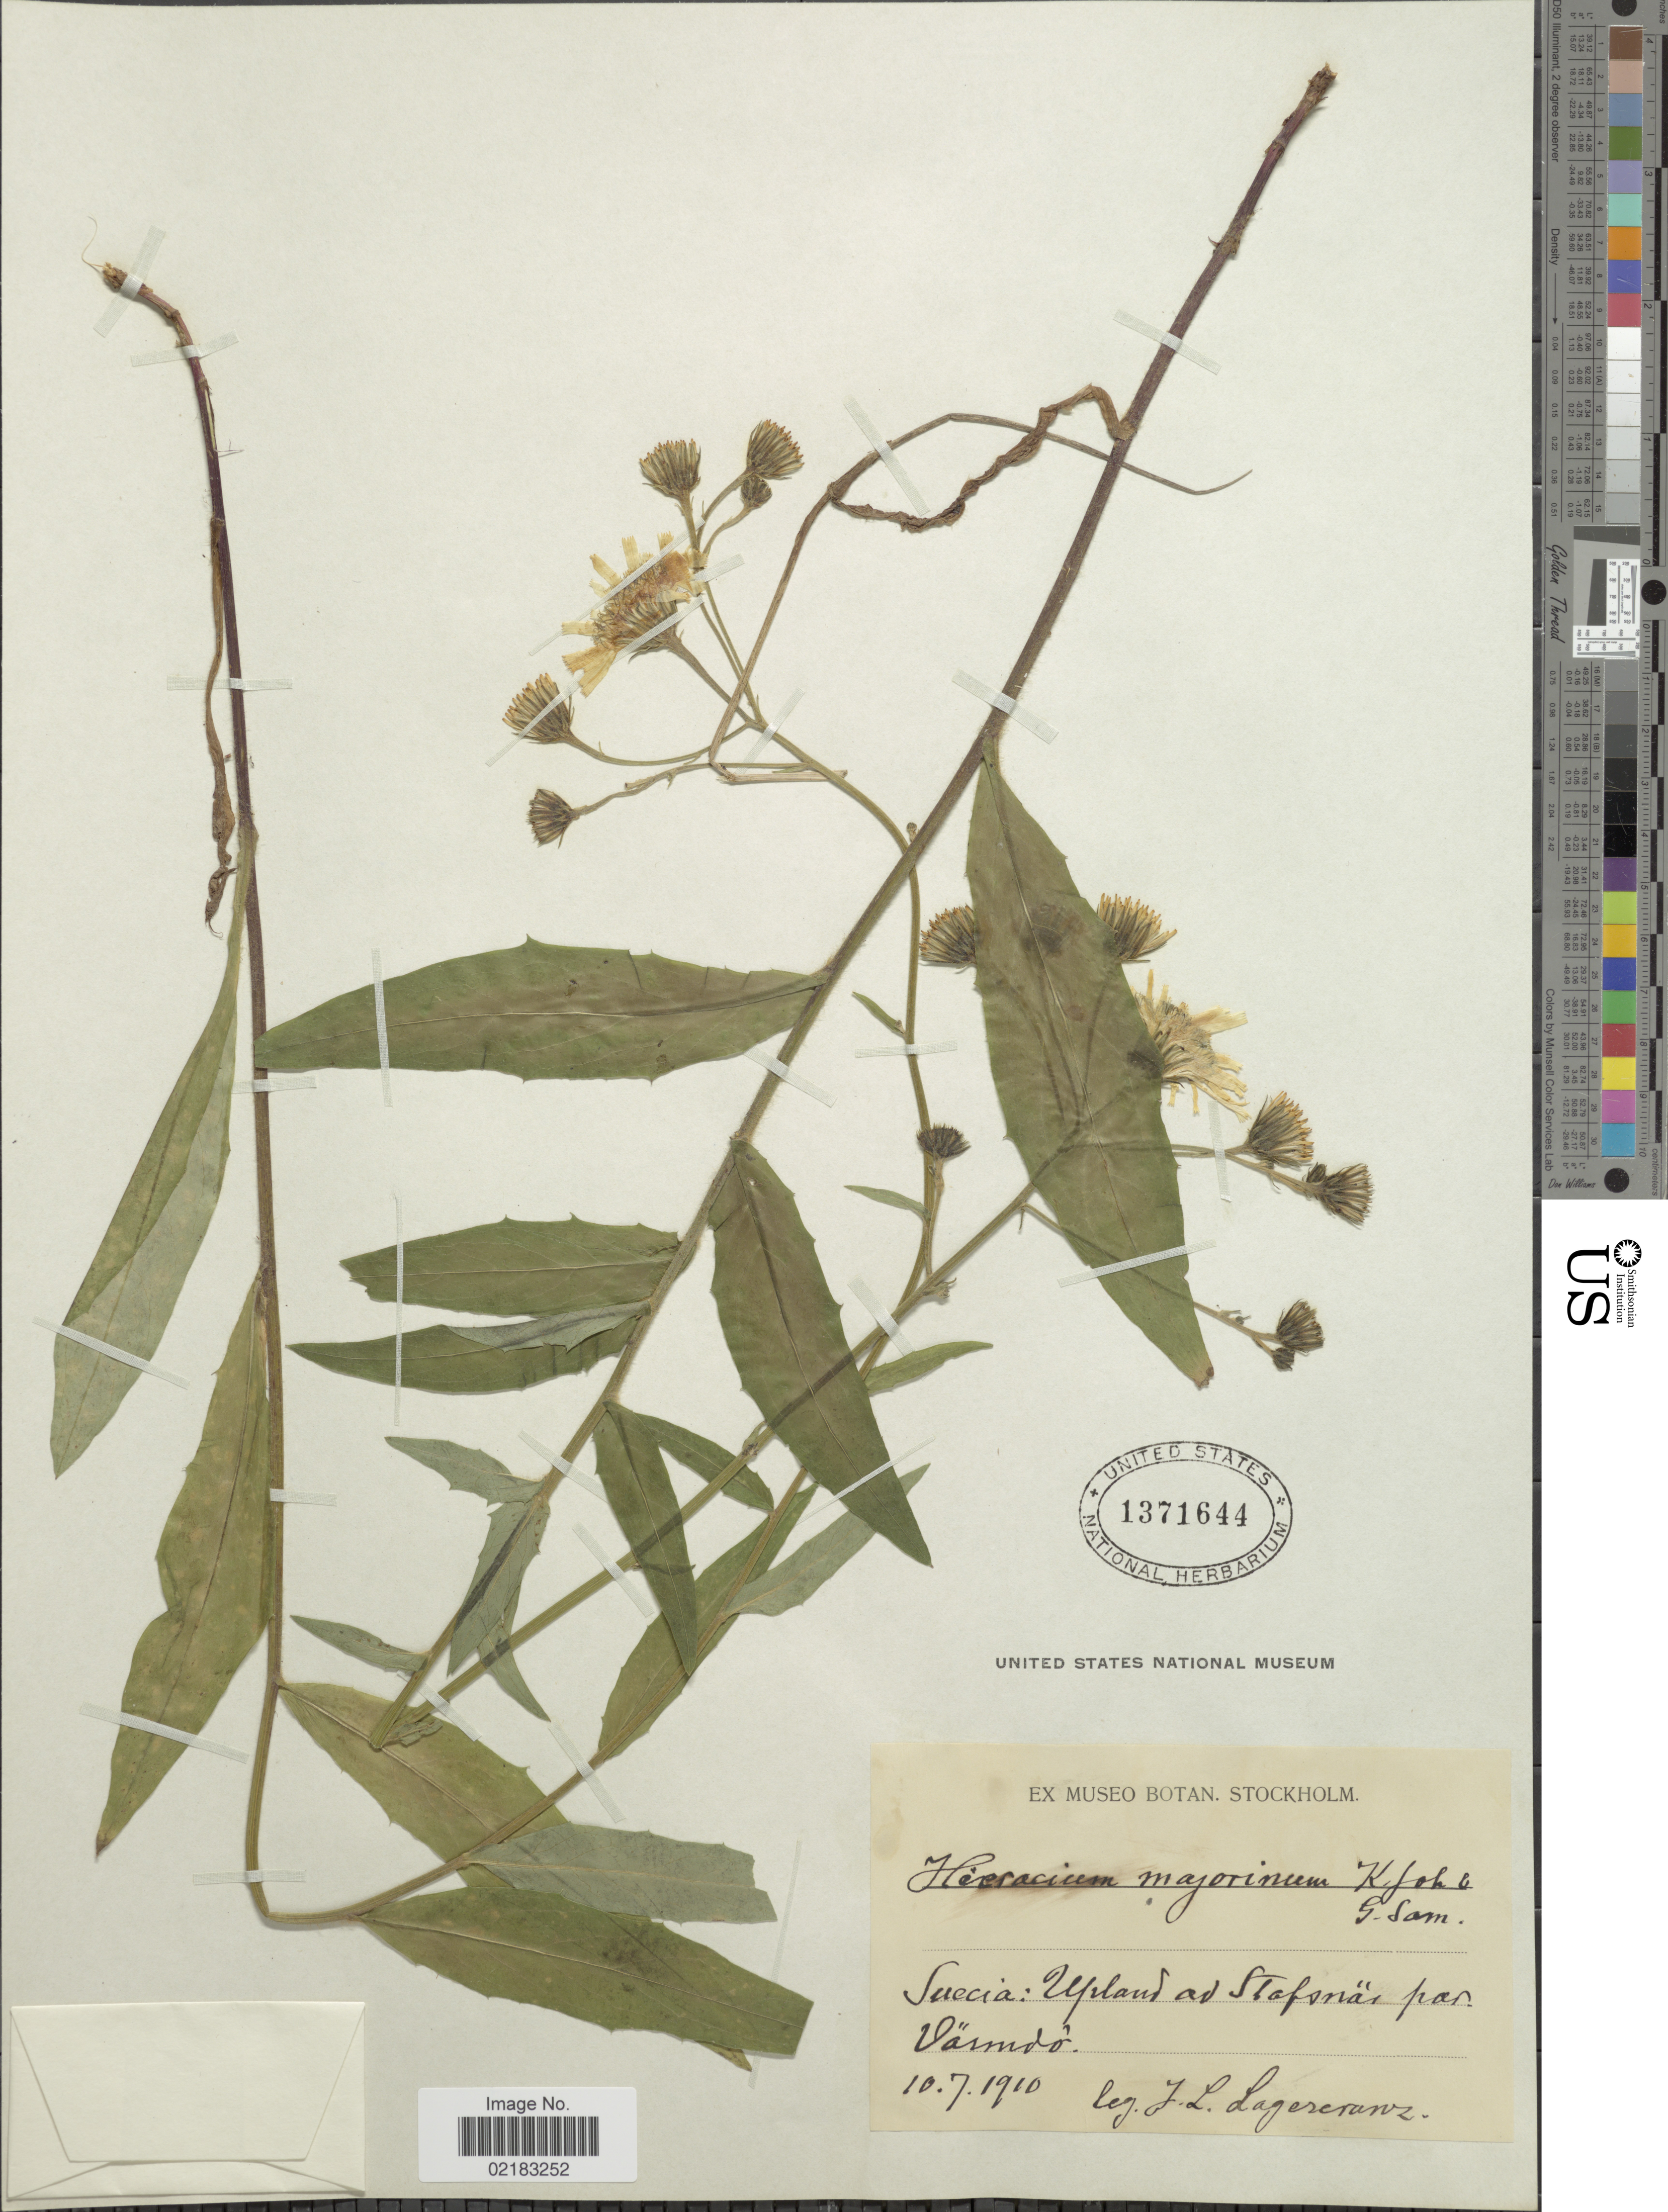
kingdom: Plantae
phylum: Tracheophyta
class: Magnoliopsida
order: Asterales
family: Asteraceae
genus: Hieracium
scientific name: Hieracium majorinum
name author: Johanss. & Sam.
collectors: J. Lagerkrantz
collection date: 1910-07-10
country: Sweden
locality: Suecia: Upland ad Stovsnas par. Varmdo.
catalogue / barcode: US 1371644